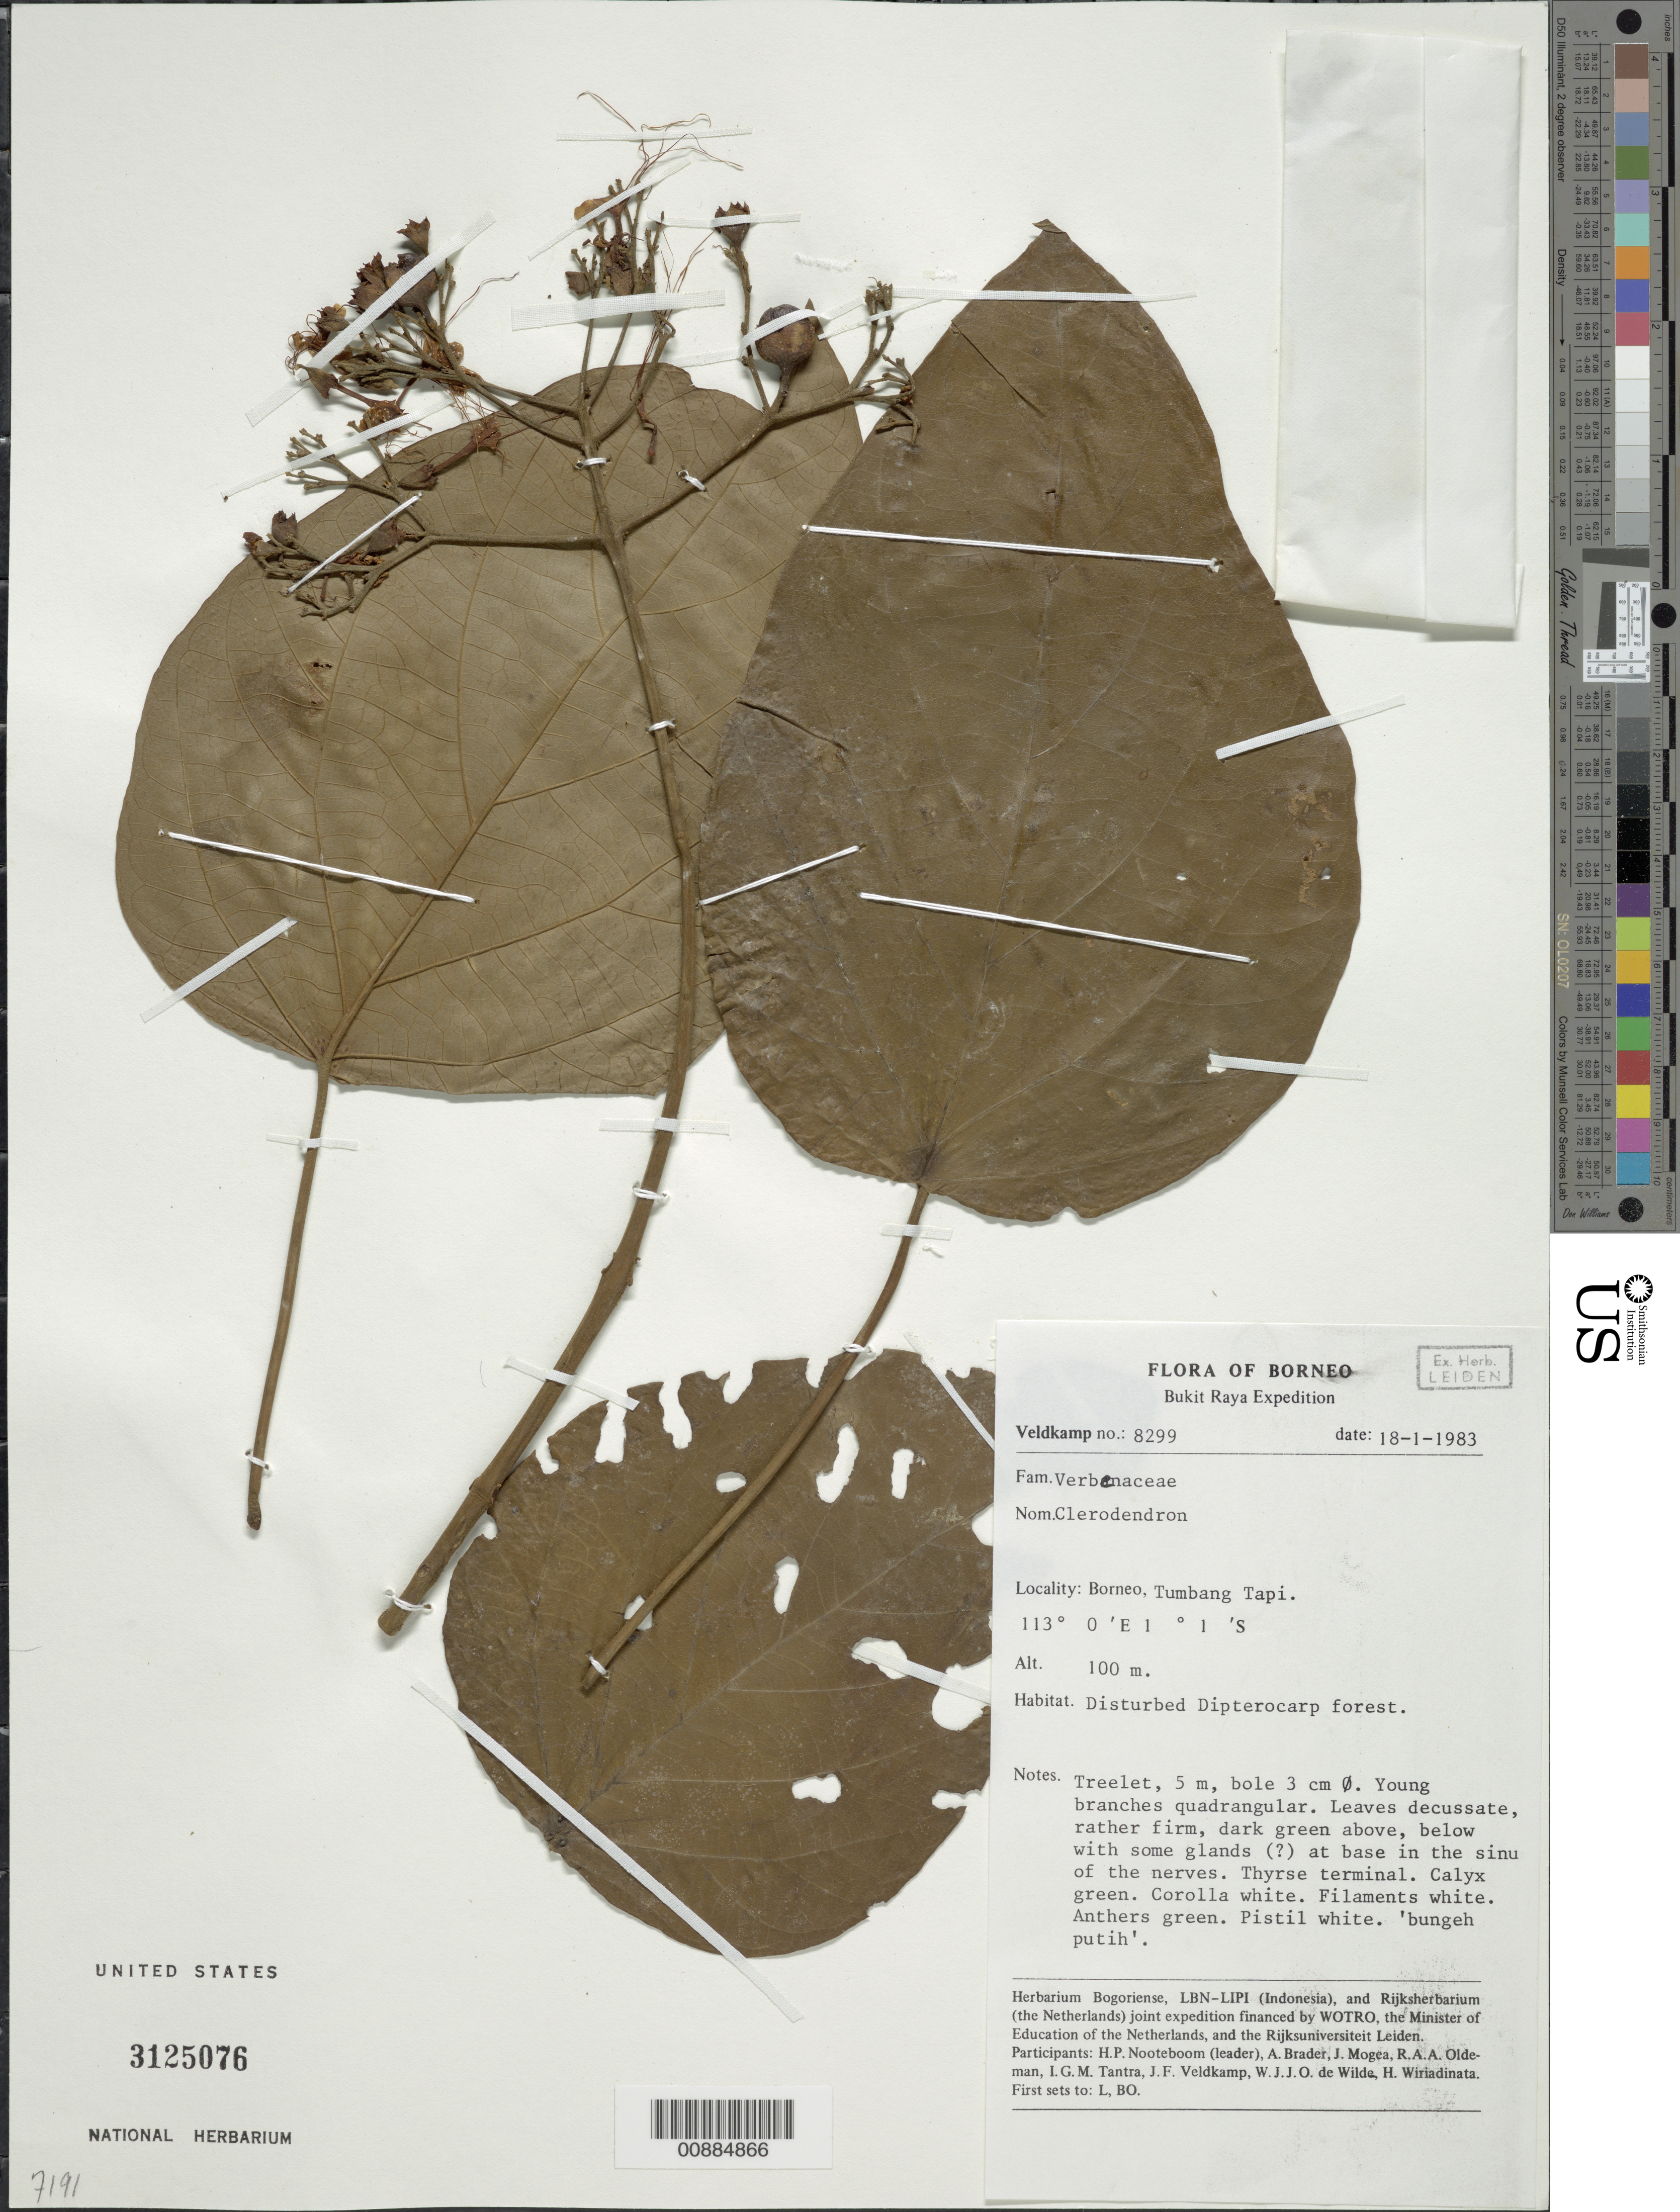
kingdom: Plantae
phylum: Tracheophyta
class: Magnoliopsida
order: Lamiales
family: Lamiaceae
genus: Clerodendrum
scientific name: Clerodendrum sp.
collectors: J. F. Veldkamp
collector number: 8299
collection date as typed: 18 Jan 1983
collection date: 1983-01-18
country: Indonesia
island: Borneo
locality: Tumbang Tapi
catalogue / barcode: US 3125076